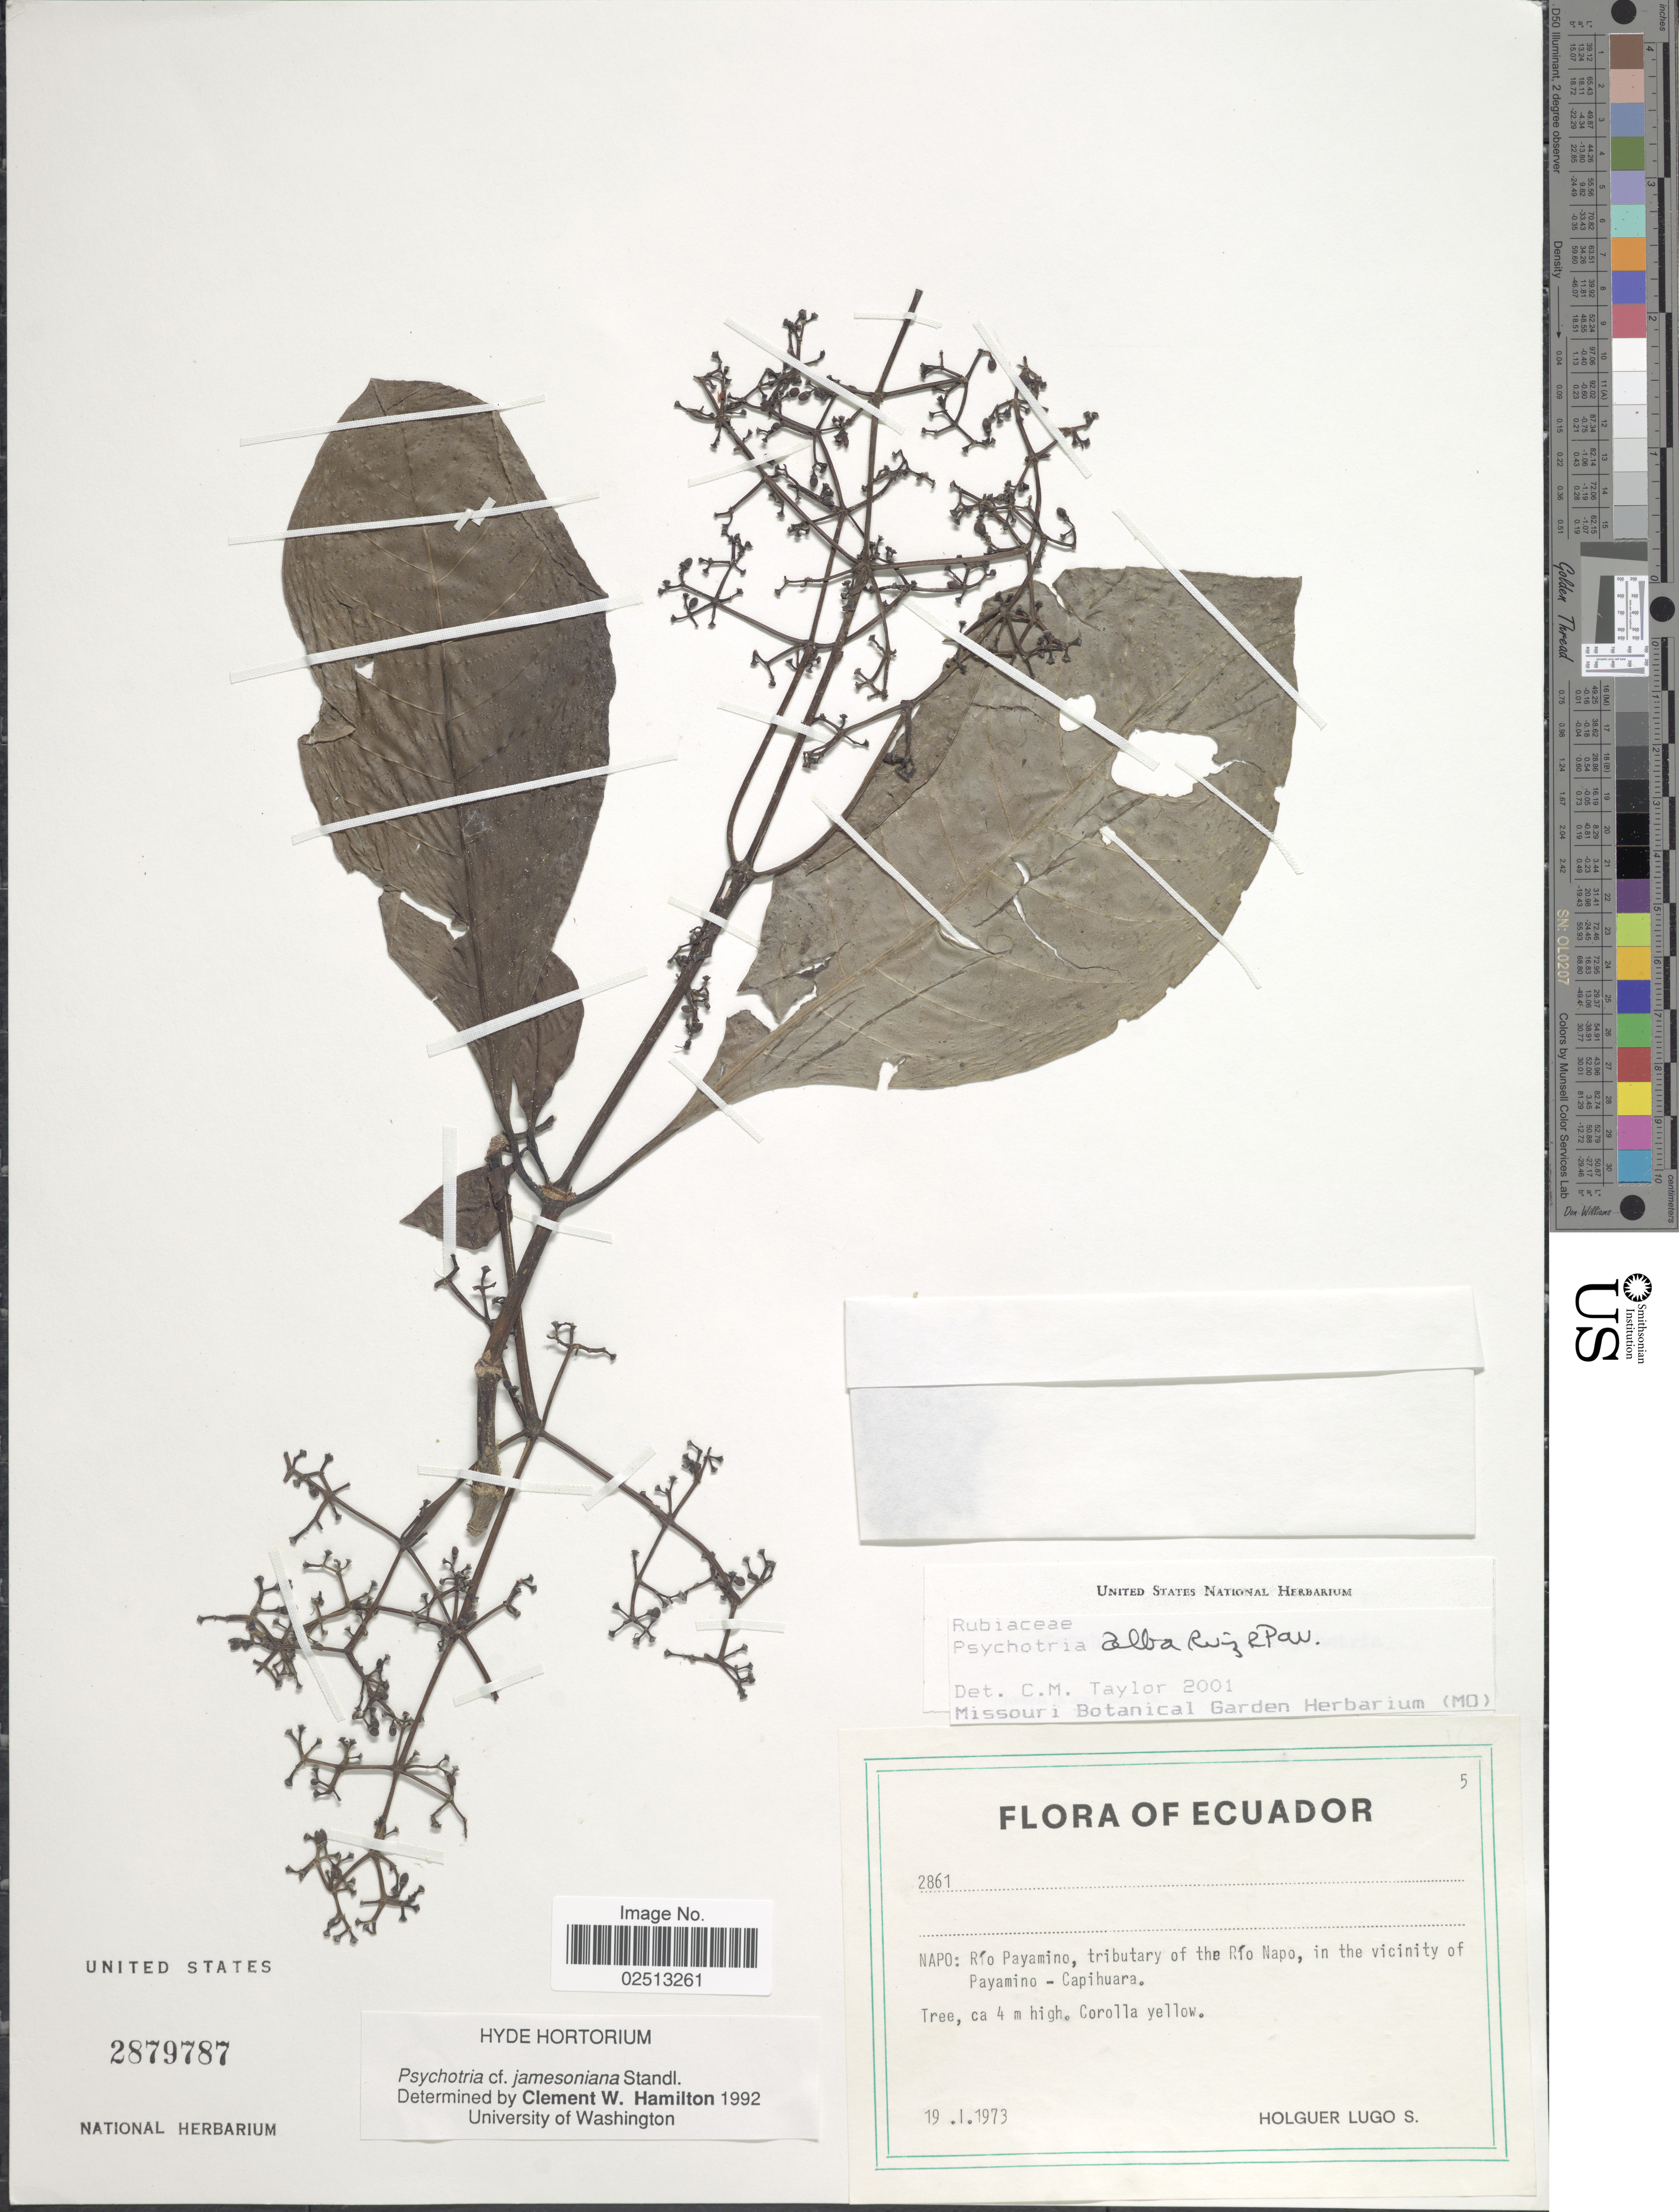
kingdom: Plantae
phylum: Tracheophyta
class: Magnoliopsida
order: Gentianales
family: Rubiaceae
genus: Psychotria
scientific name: Psychotria alba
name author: Ruiz & Pav.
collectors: H. Lugo S.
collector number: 2861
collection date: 1973-01-19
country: Ecuador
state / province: Napo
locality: Napo: Rio Payamino, tributary of the Rio Napo, in the vicinity of Payamino- Capihuara.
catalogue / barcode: US 2879787